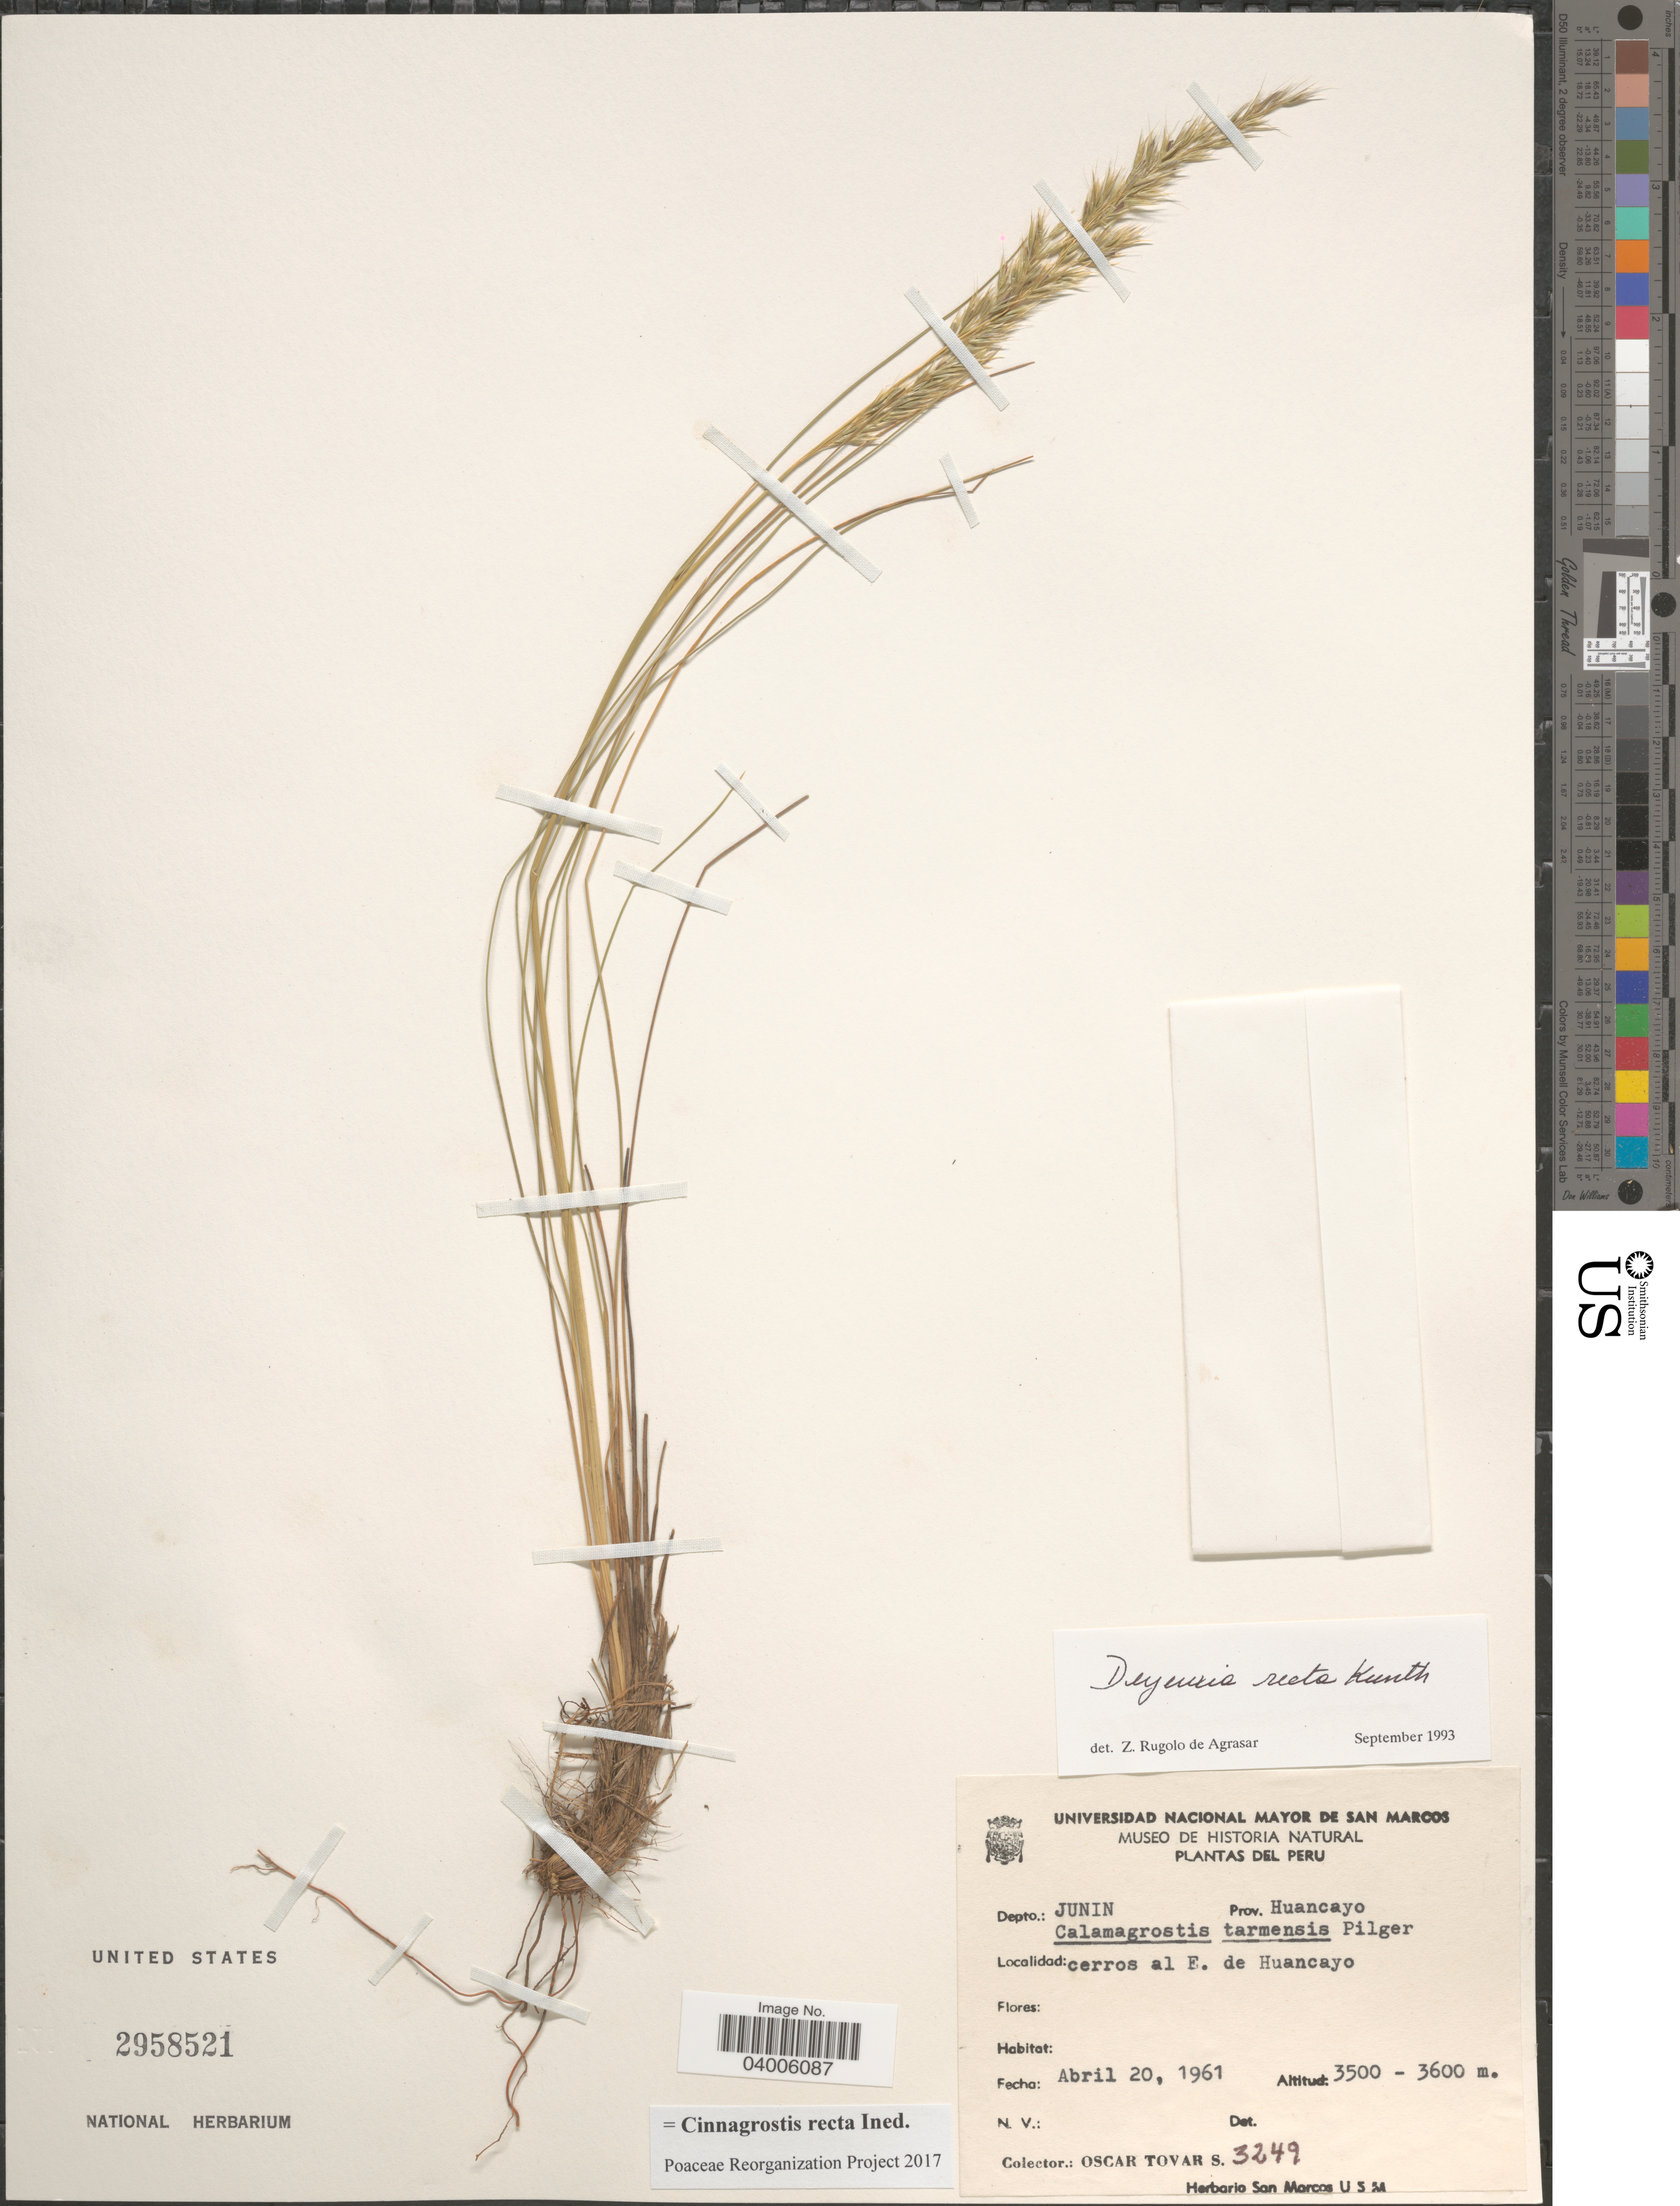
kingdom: Plantae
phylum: Tracheophyta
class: Liliopsida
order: Poales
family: Poaceae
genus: Cinnagrostis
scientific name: Cinnagrostis recta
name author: (Kunth) P.M. Peterson et al.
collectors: Ó. Tovar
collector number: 3249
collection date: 1961-04-20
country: Peru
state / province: Junín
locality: Depto.: Junin. Prov. Huancayo. Cerros al E. de Huancayo.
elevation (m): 3500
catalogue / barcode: US 2958521